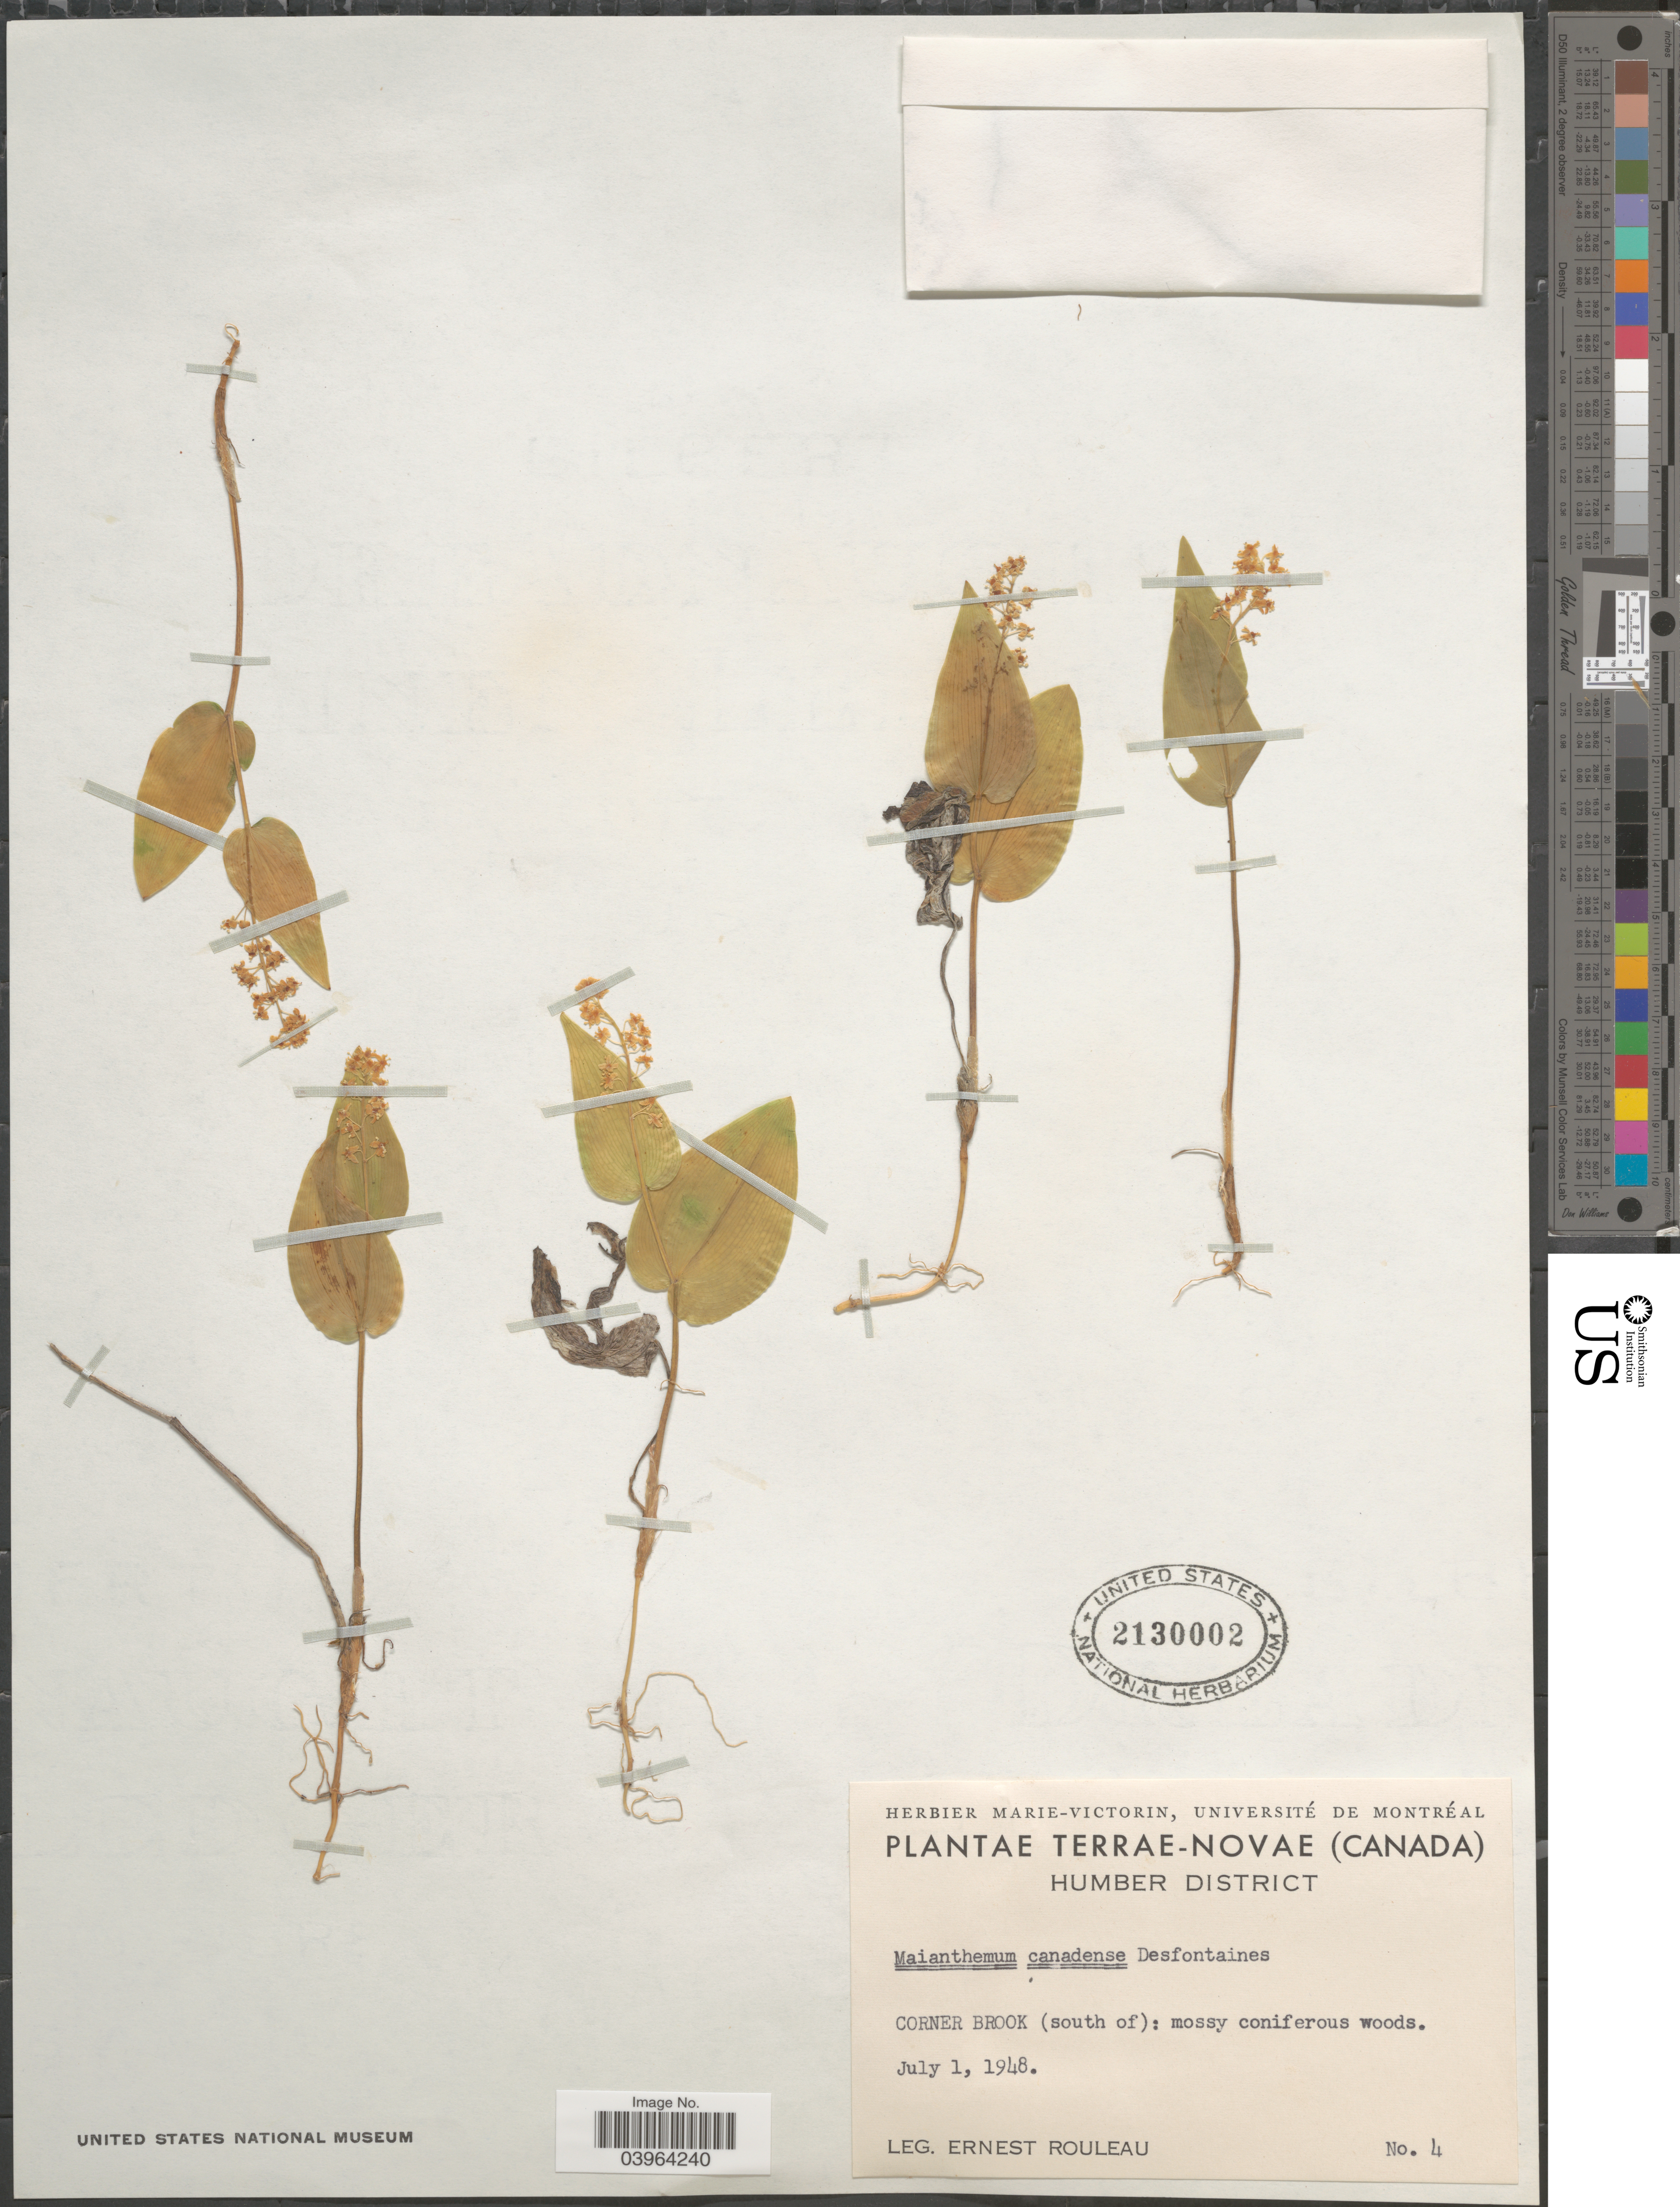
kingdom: Plantae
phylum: Tracheophyta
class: Liliopsida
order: Asparagales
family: Asparagaceae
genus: Maianthemum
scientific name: Maianthemum canadense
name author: Desf.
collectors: J. Rouleau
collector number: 4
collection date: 1948-07-01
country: Canada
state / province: Newfoundland and Labrador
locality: Terrae-Novae. Humber District. Corner Brook (south of): mossy coniferous woods.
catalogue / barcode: US 2130002